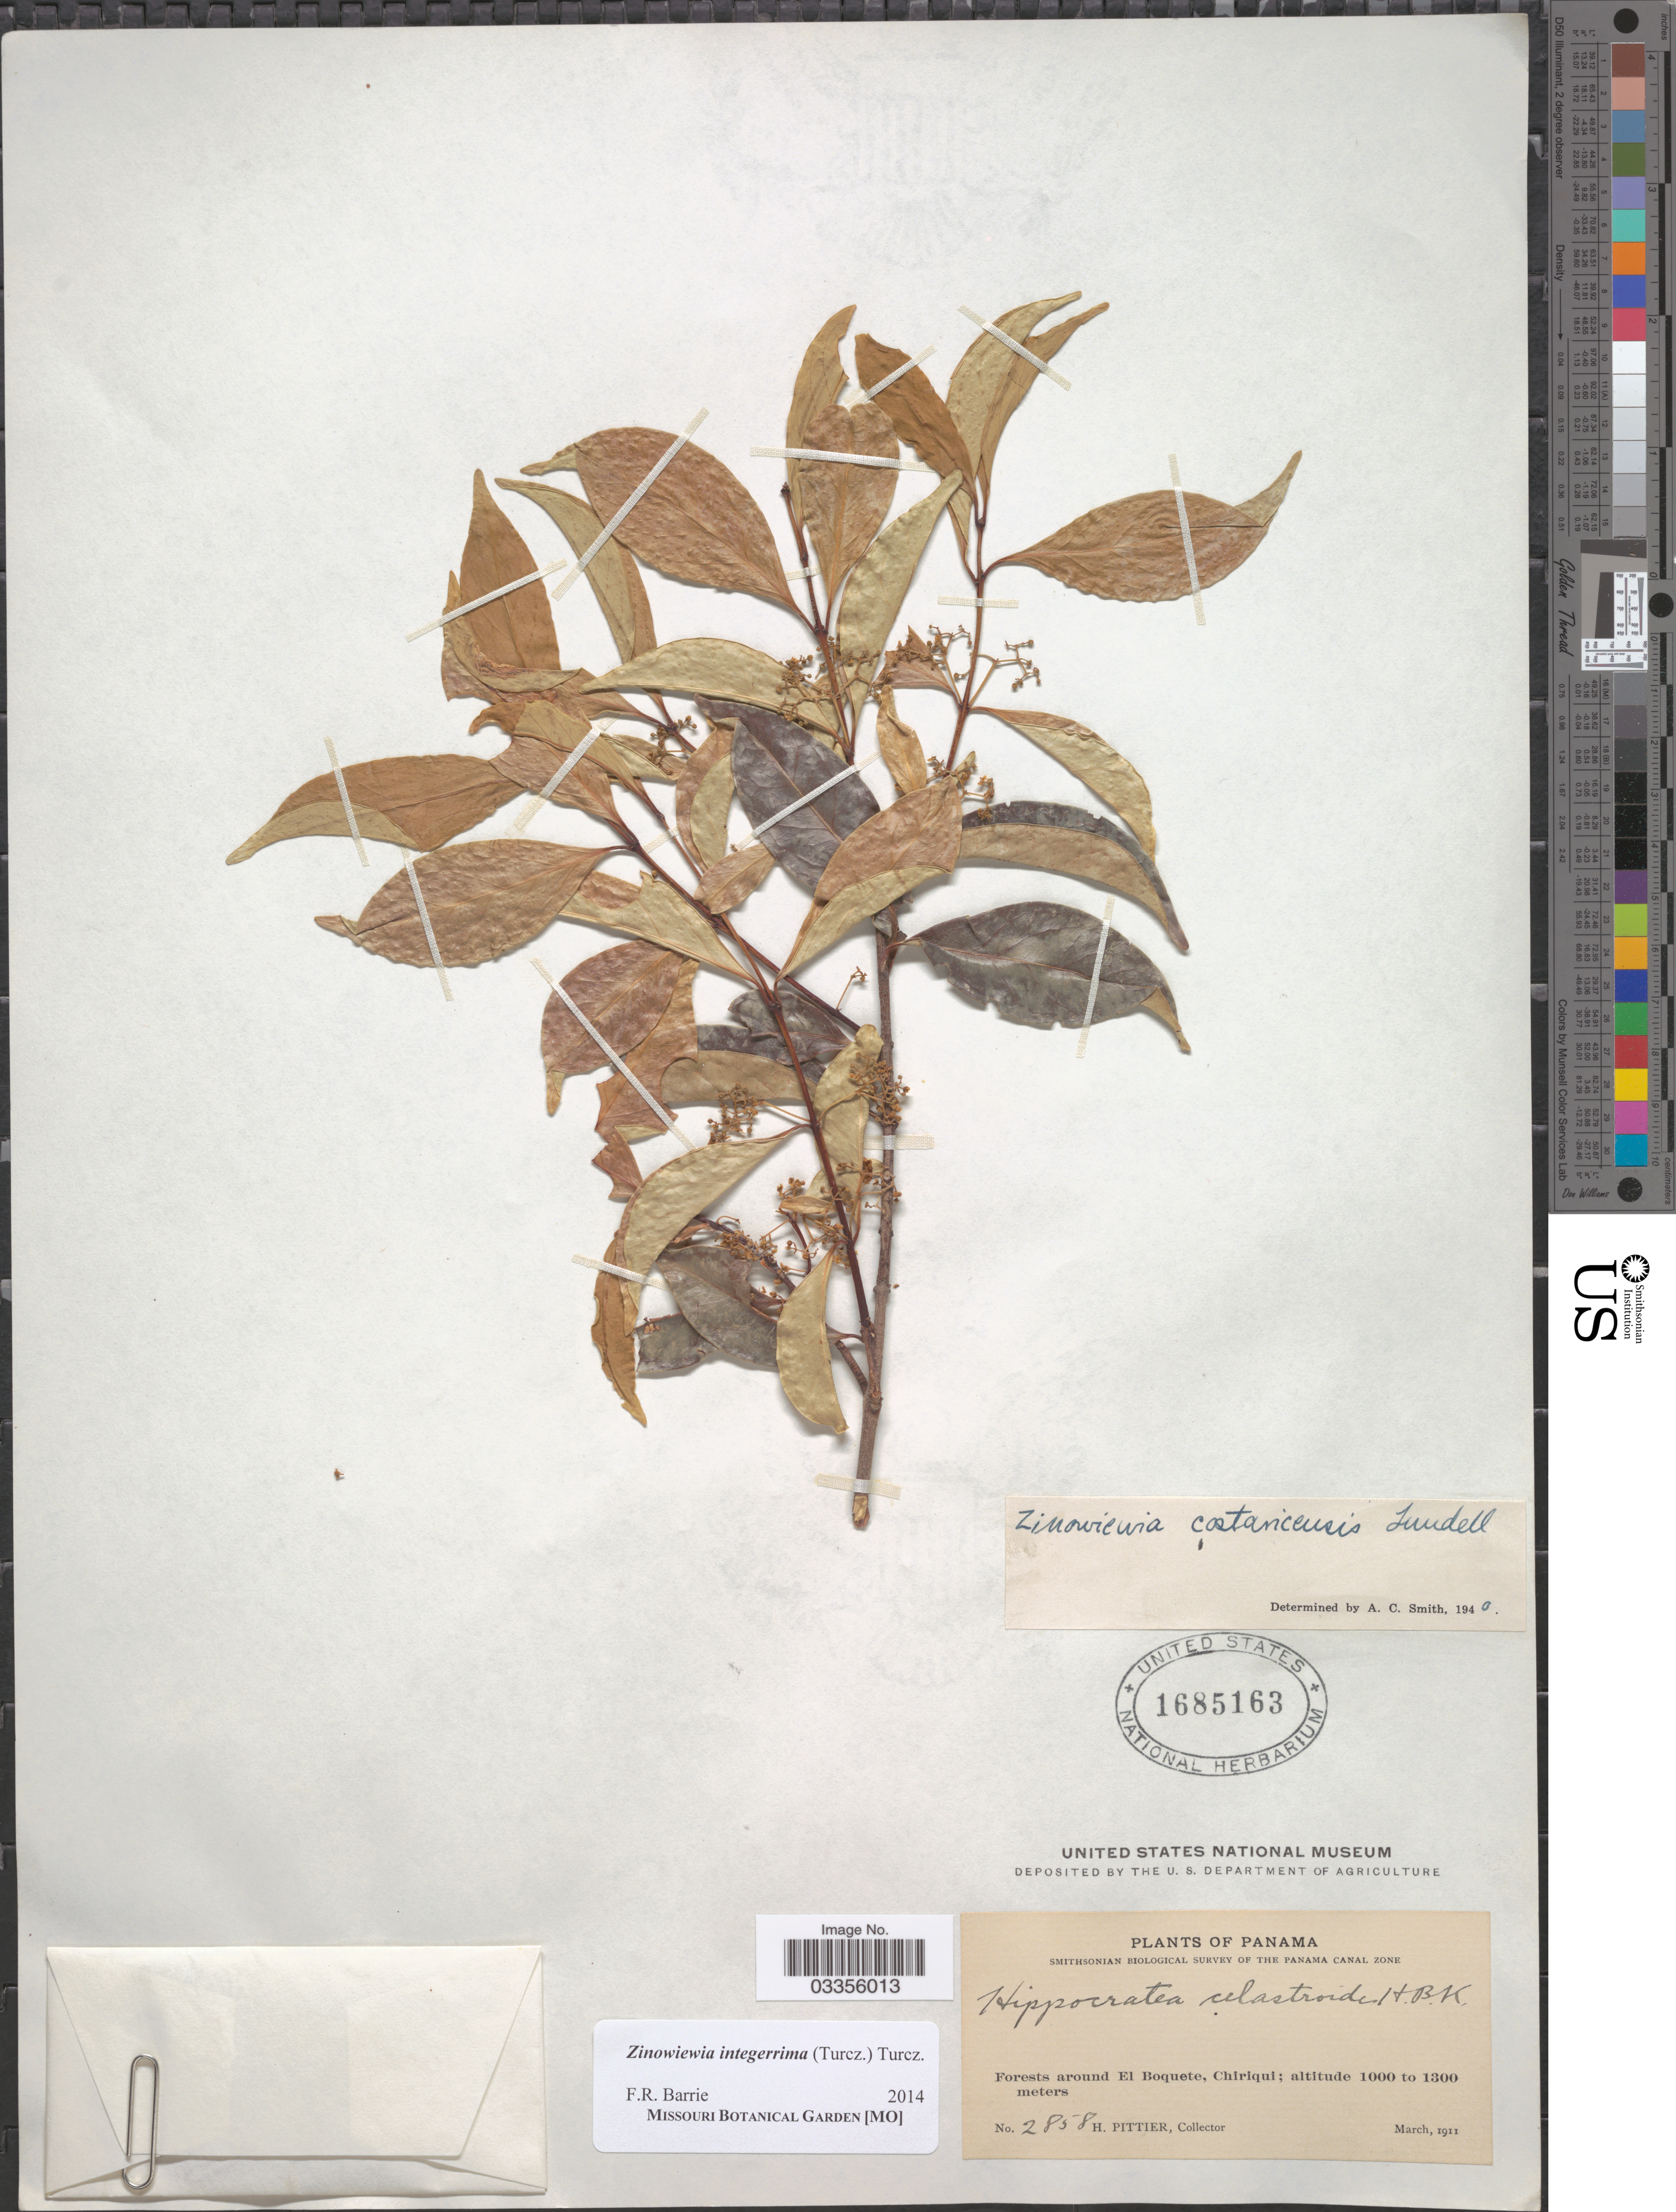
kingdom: Plantae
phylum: Tracheophyta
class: Magnoliopsida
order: Celastrales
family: Celastraceae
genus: Zinowiewia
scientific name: Zinowiewia integerrima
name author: (Turcz.) Turcz.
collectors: H. F. Pittier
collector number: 2858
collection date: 1911-03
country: Panama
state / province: Chiriqui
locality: Forests around El Boquete.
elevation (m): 1000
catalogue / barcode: US 1685163